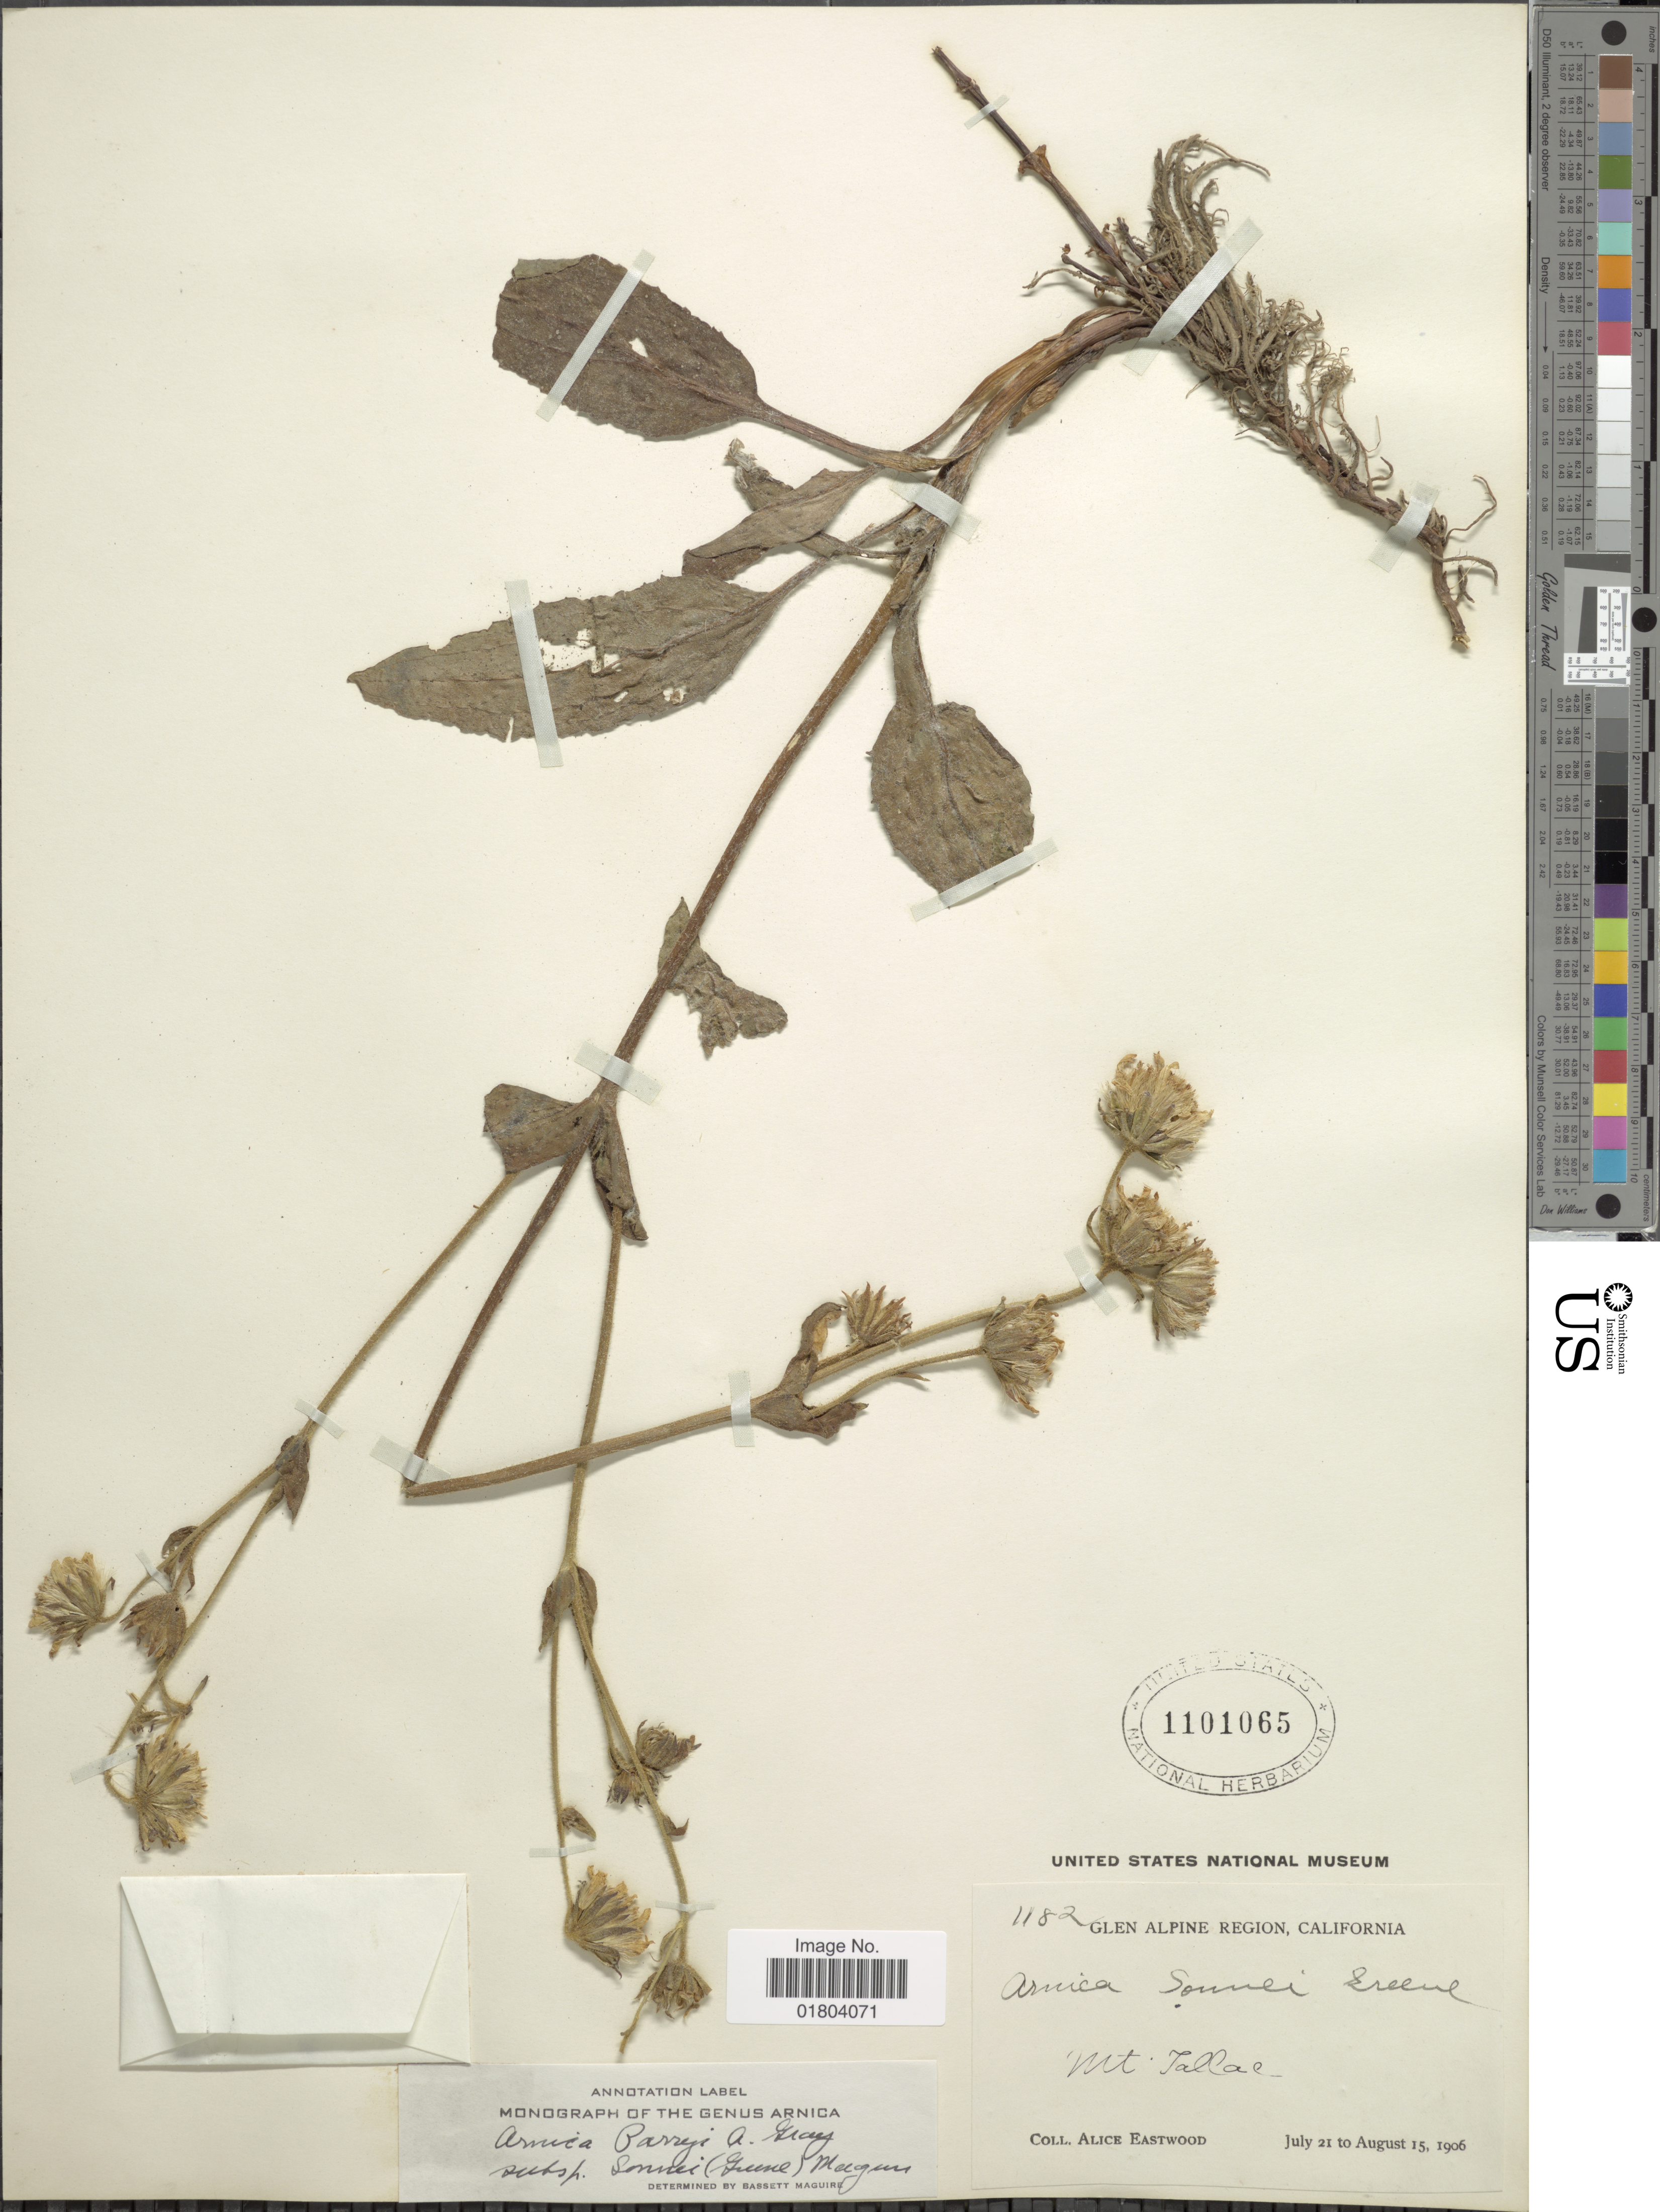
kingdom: Plantae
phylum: Tracheophyta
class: Magnoliopsida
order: Asterales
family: Asteraceae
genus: Arnica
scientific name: Arnica parryi subsp. sonnei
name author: (Greene) Maguire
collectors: A. Eastwood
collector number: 1182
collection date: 1906-07-21/1906-08-15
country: United States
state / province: California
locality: Glen Alpine Reigion, Mt Tallac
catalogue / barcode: US 1101065